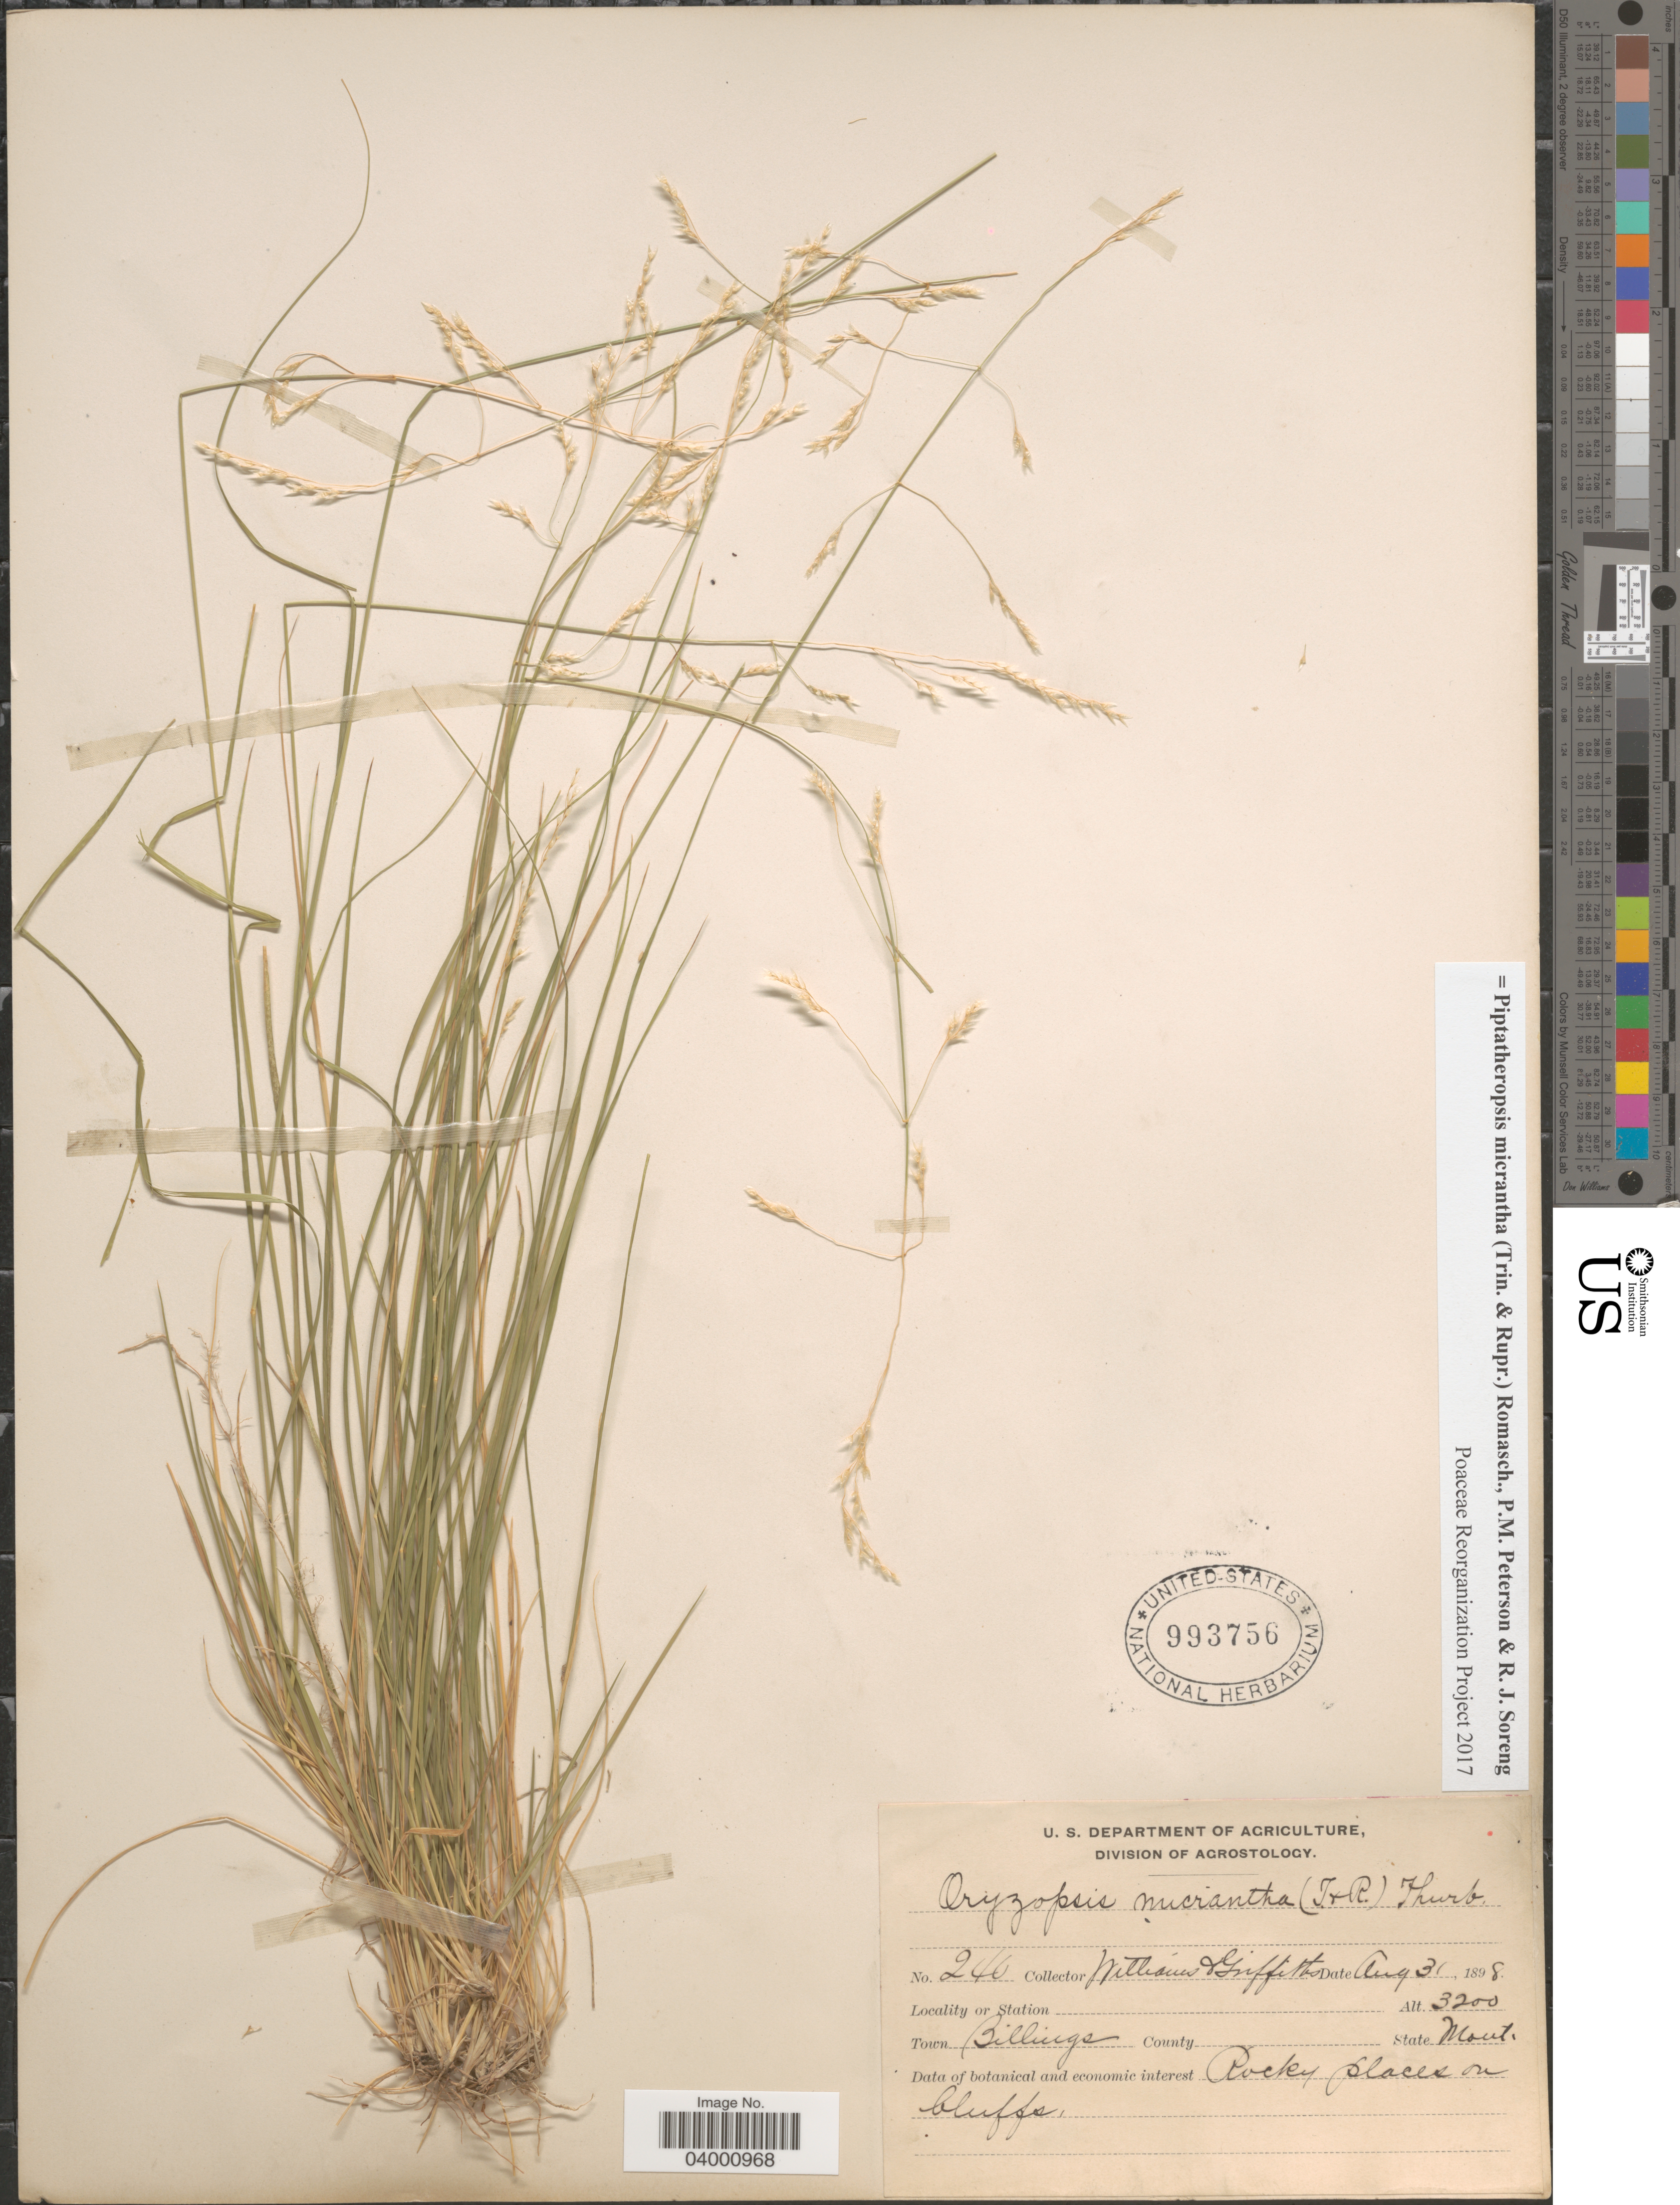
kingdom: Plantae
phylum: Tracheophyta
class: Liliopsida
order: Poales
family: Poaceae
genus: Piptatheropsis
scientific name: Piptatheropsis micrantha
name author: (Trin. & Rupr.) Romasch.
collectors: -- Williams & -- Griffiths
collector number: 240*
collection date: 1898-08-31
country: United States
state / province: Montana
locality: Town Billings.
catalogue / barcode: US 993756